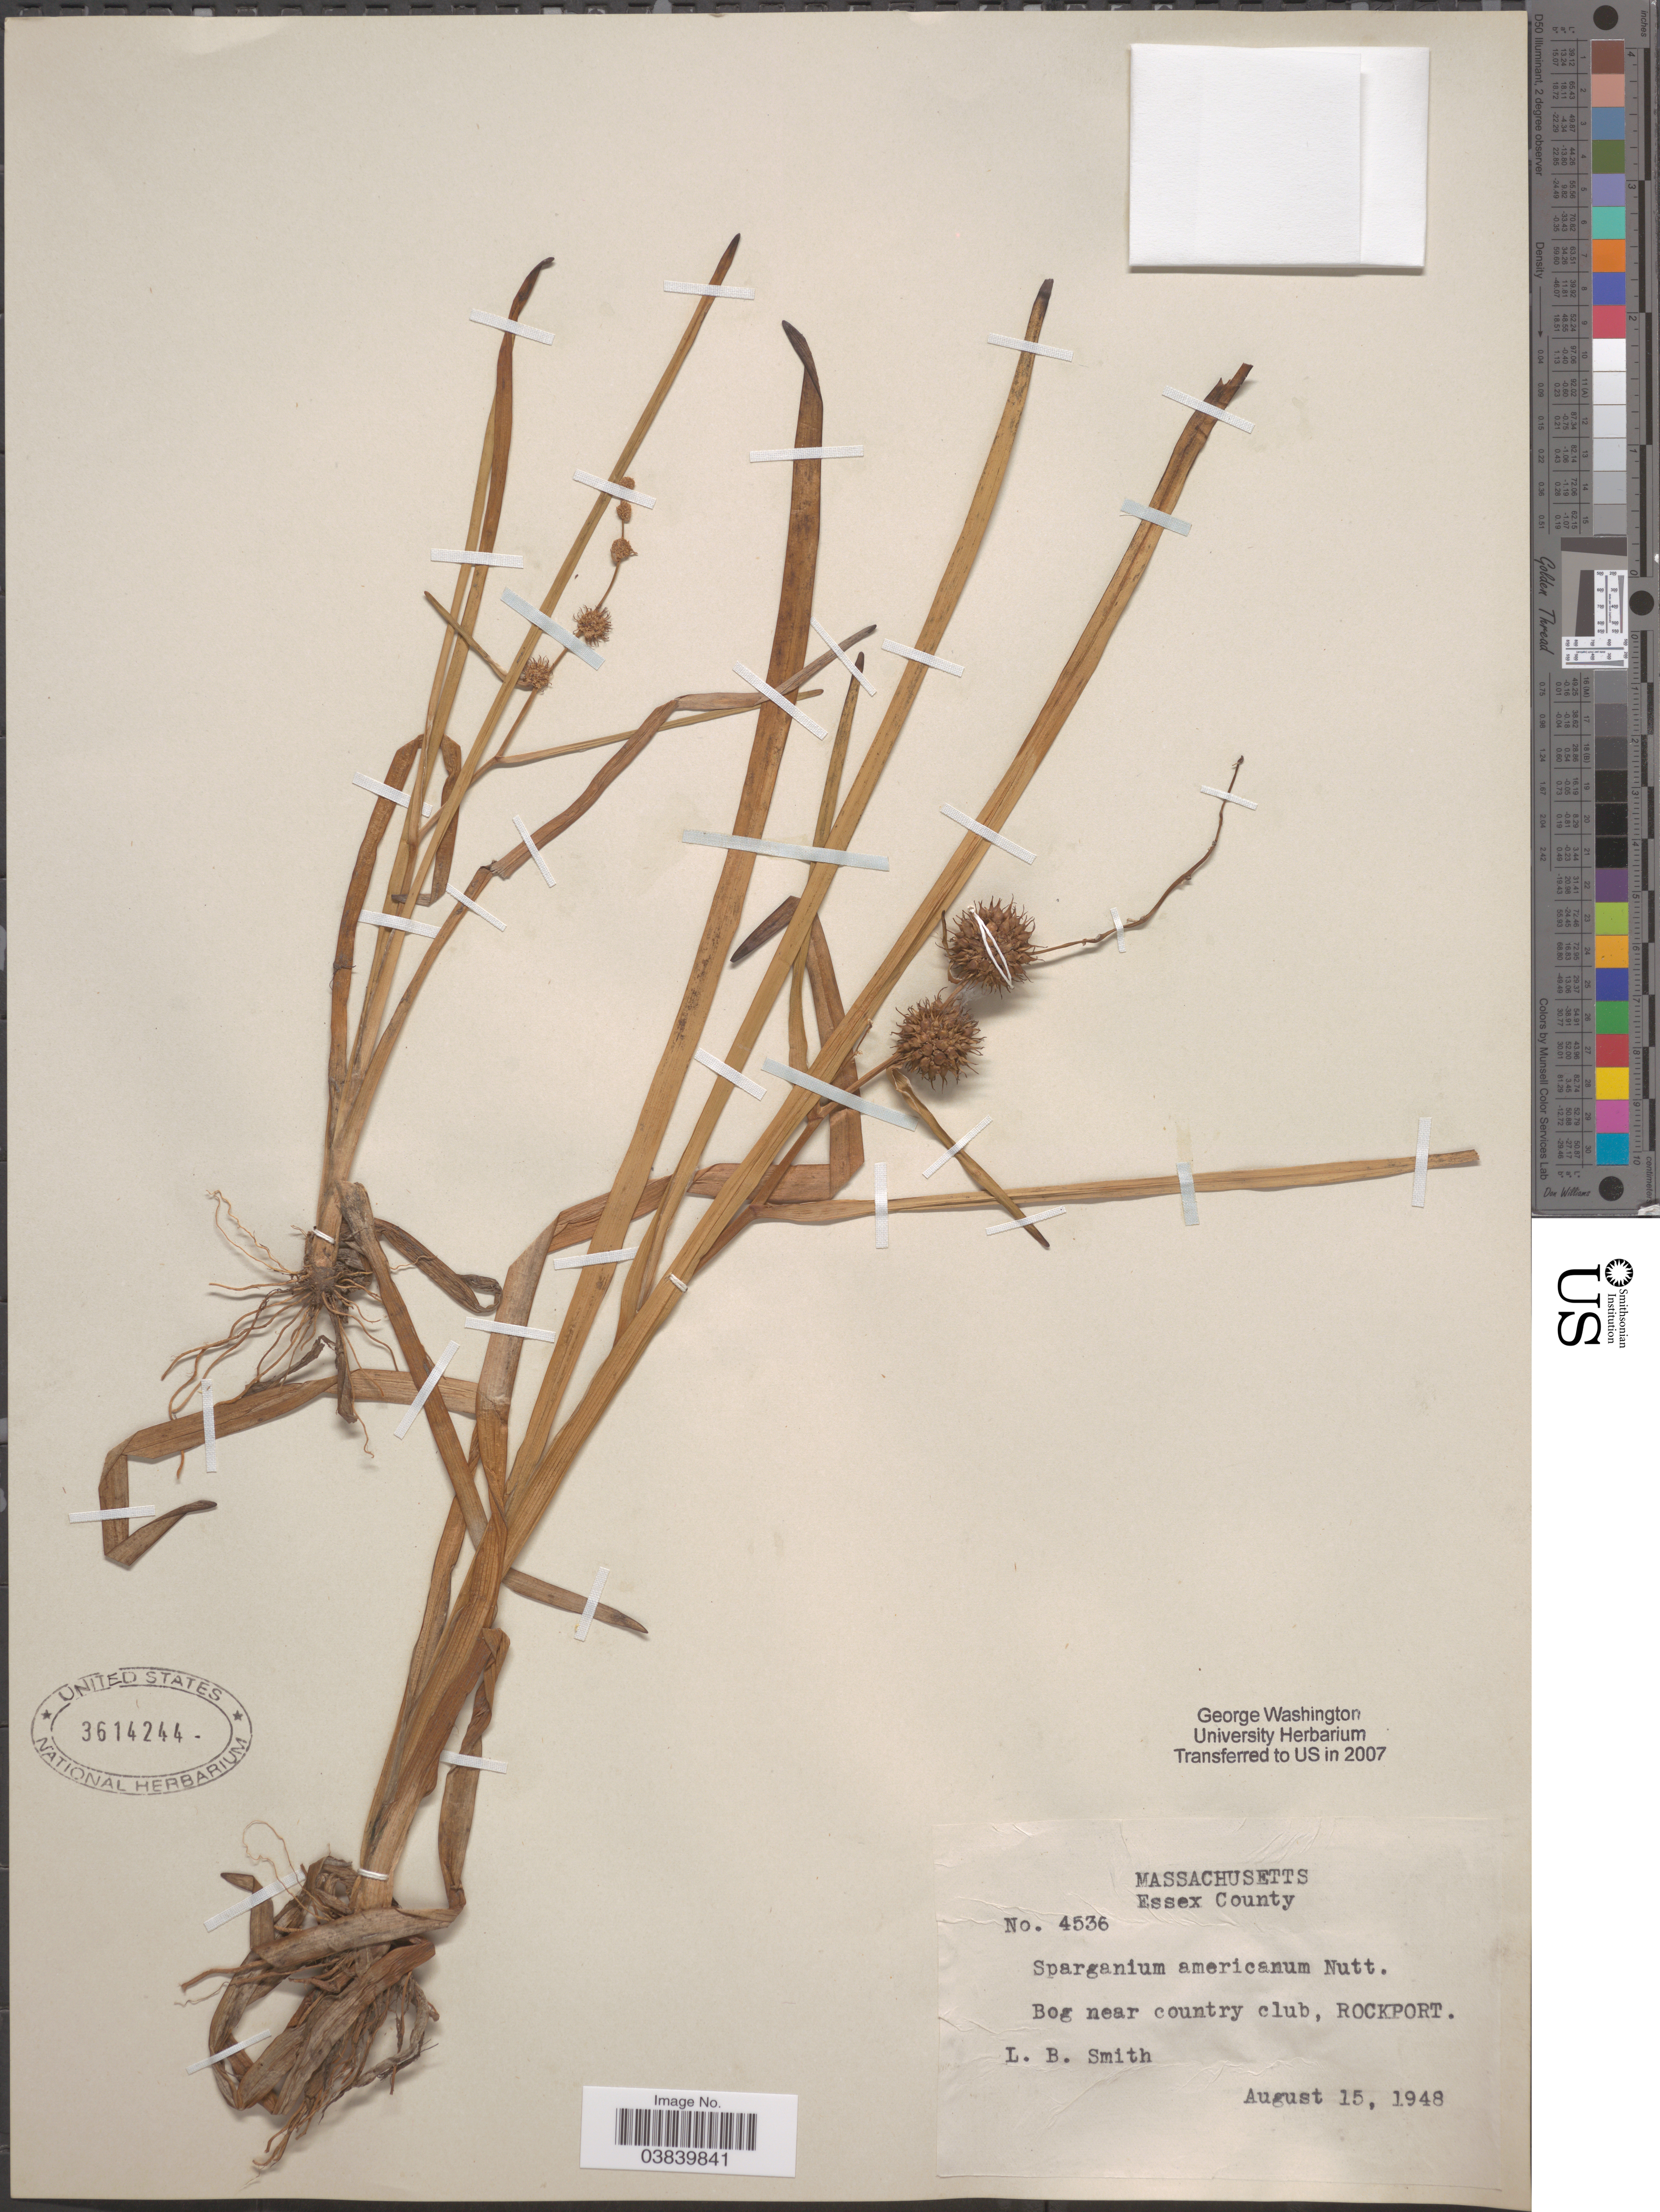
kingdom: Plantae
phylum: Tracheophyta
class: Liliopsida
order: Poales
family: Typhaceae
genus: Sparganium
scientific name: Sparganium americanum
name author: Nutt.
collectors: L. Smith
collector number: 4536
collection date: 1948-08-15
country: United States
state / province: Massachusetts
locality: Essex County. Bog near country club, Rockport.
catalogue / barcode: US 3614244